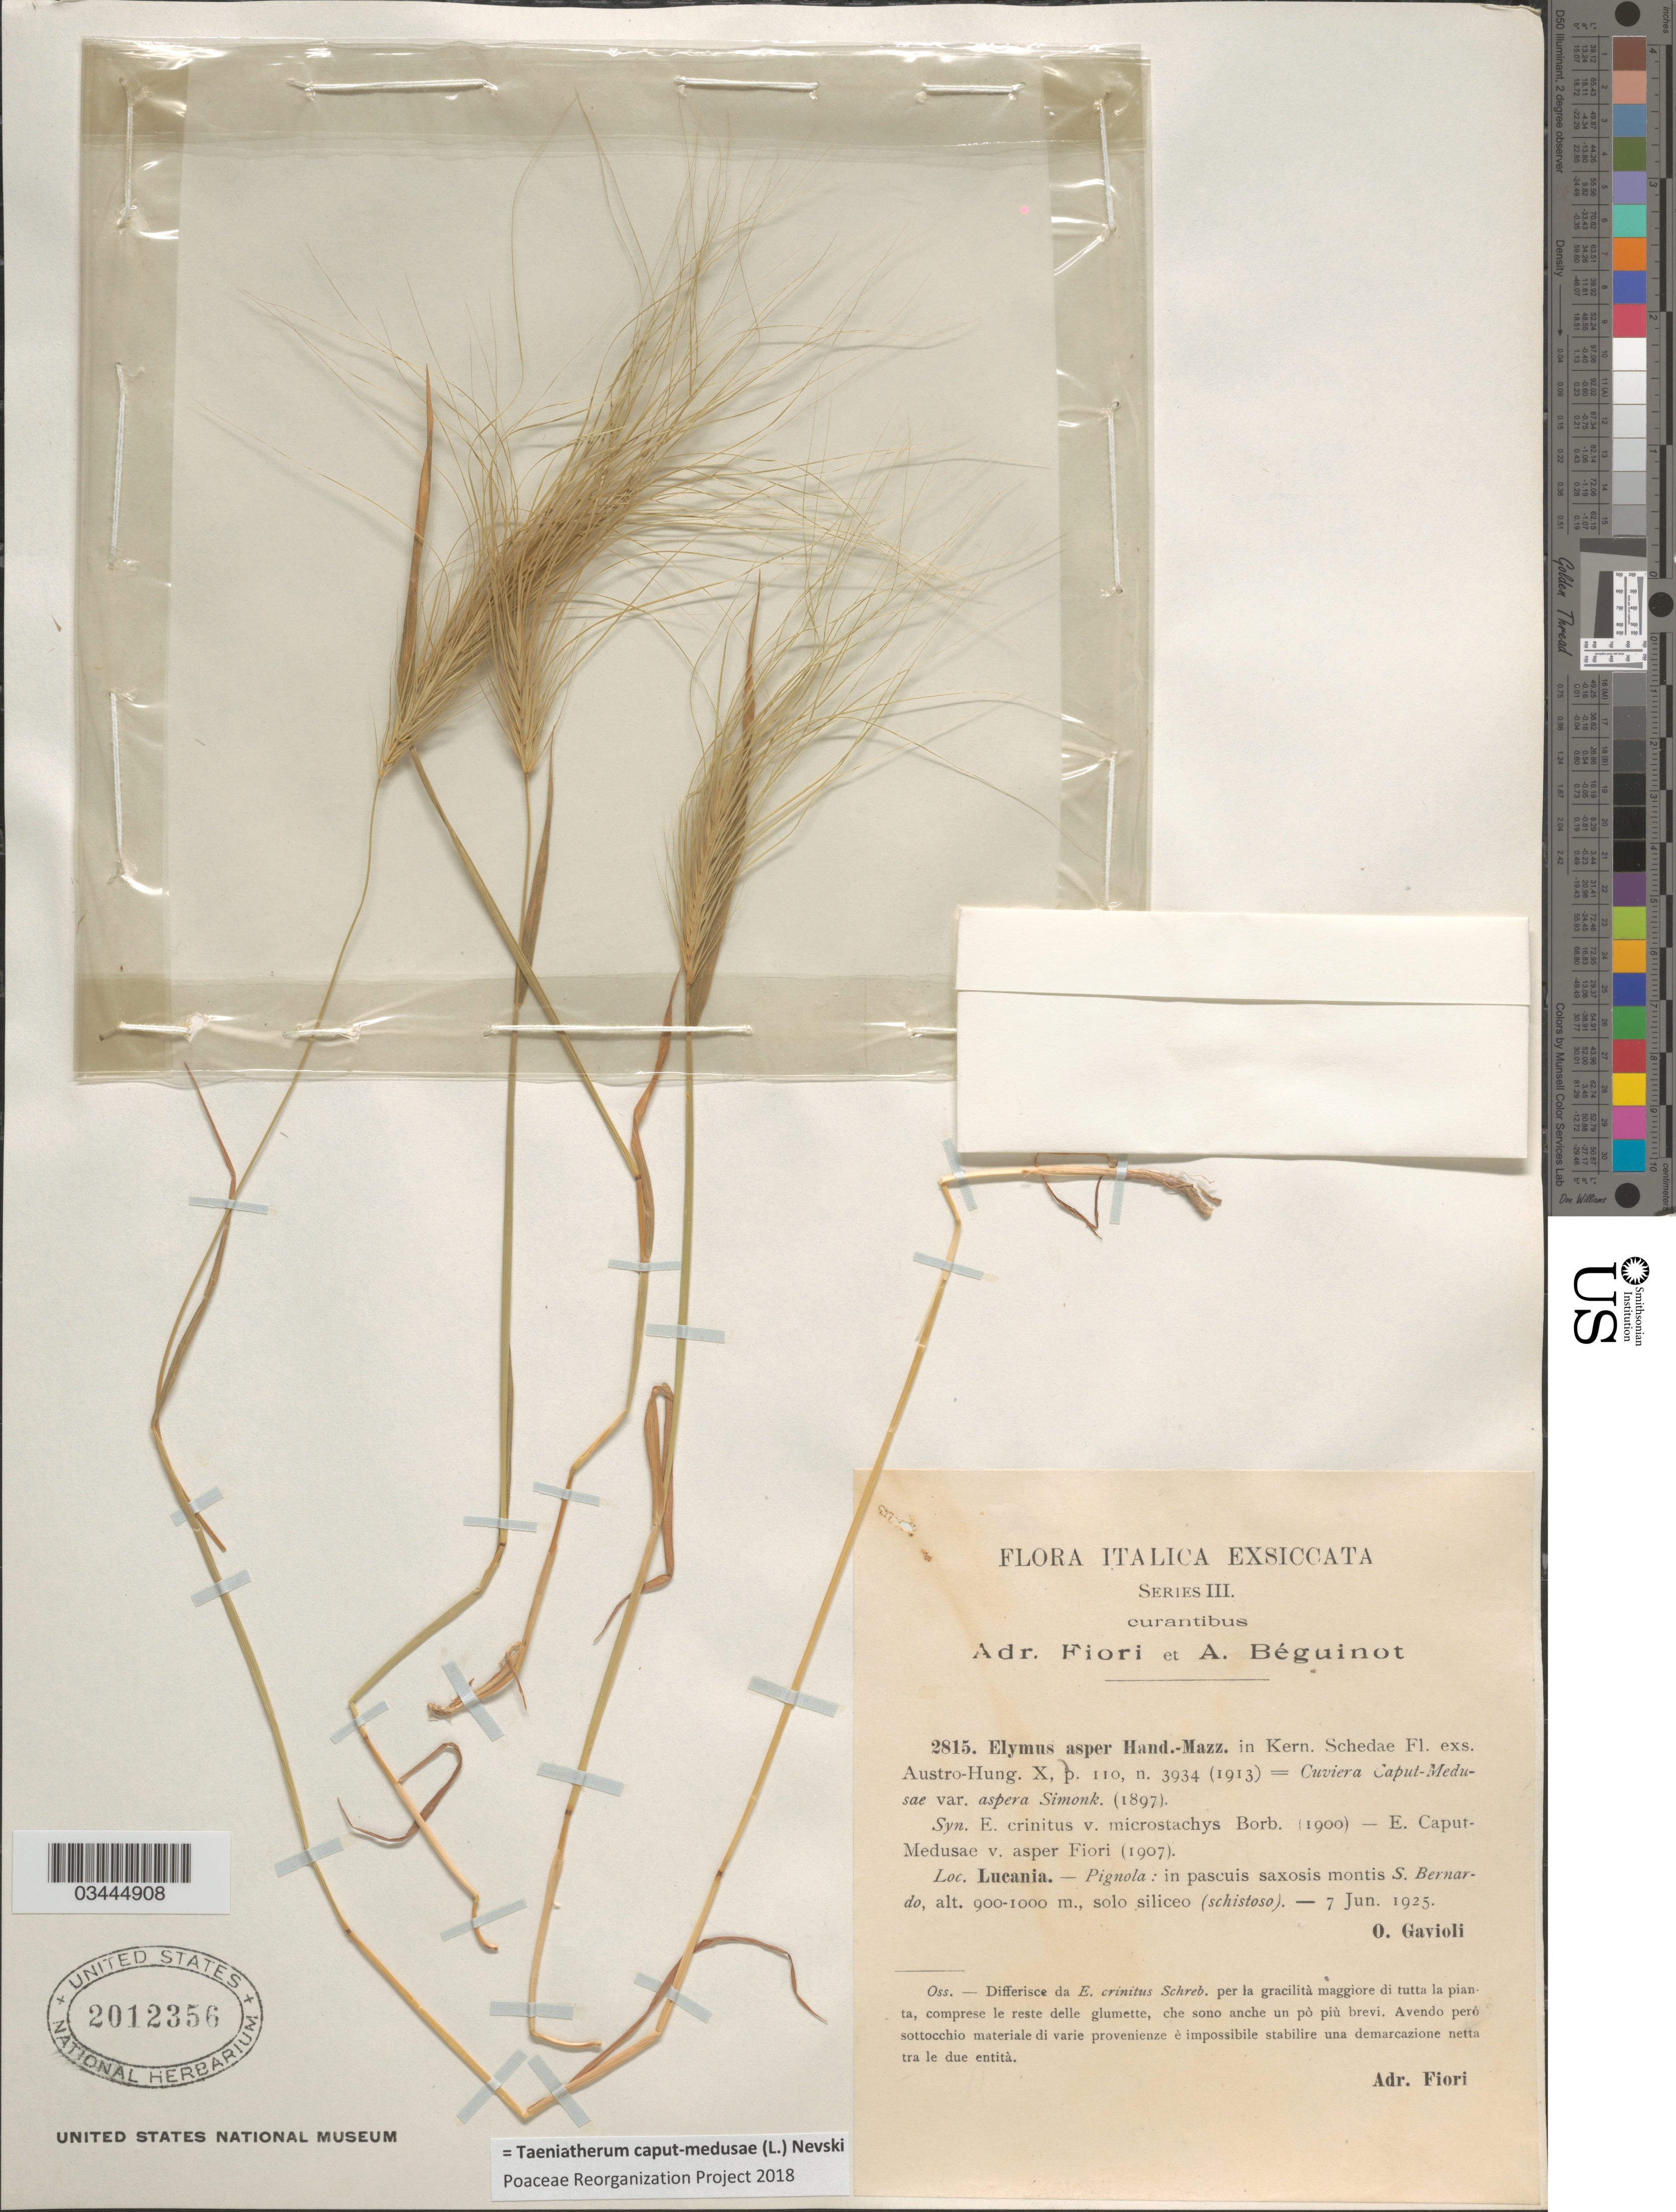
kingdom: Plantae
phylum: Tracheophyta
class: Liliopsida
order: Poales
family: Poaceae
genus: Taeniatherum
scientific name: Taeniatherum caput-medusae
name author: L.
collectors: O. Gavioli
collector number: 2815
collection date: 1925-06-07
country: Italy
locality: Italica. Lucania.- Pignola: in pascuis saxosis montis S. Bernardo, solo siliceo (schistoso).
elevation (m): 900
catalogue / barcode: US 2012356